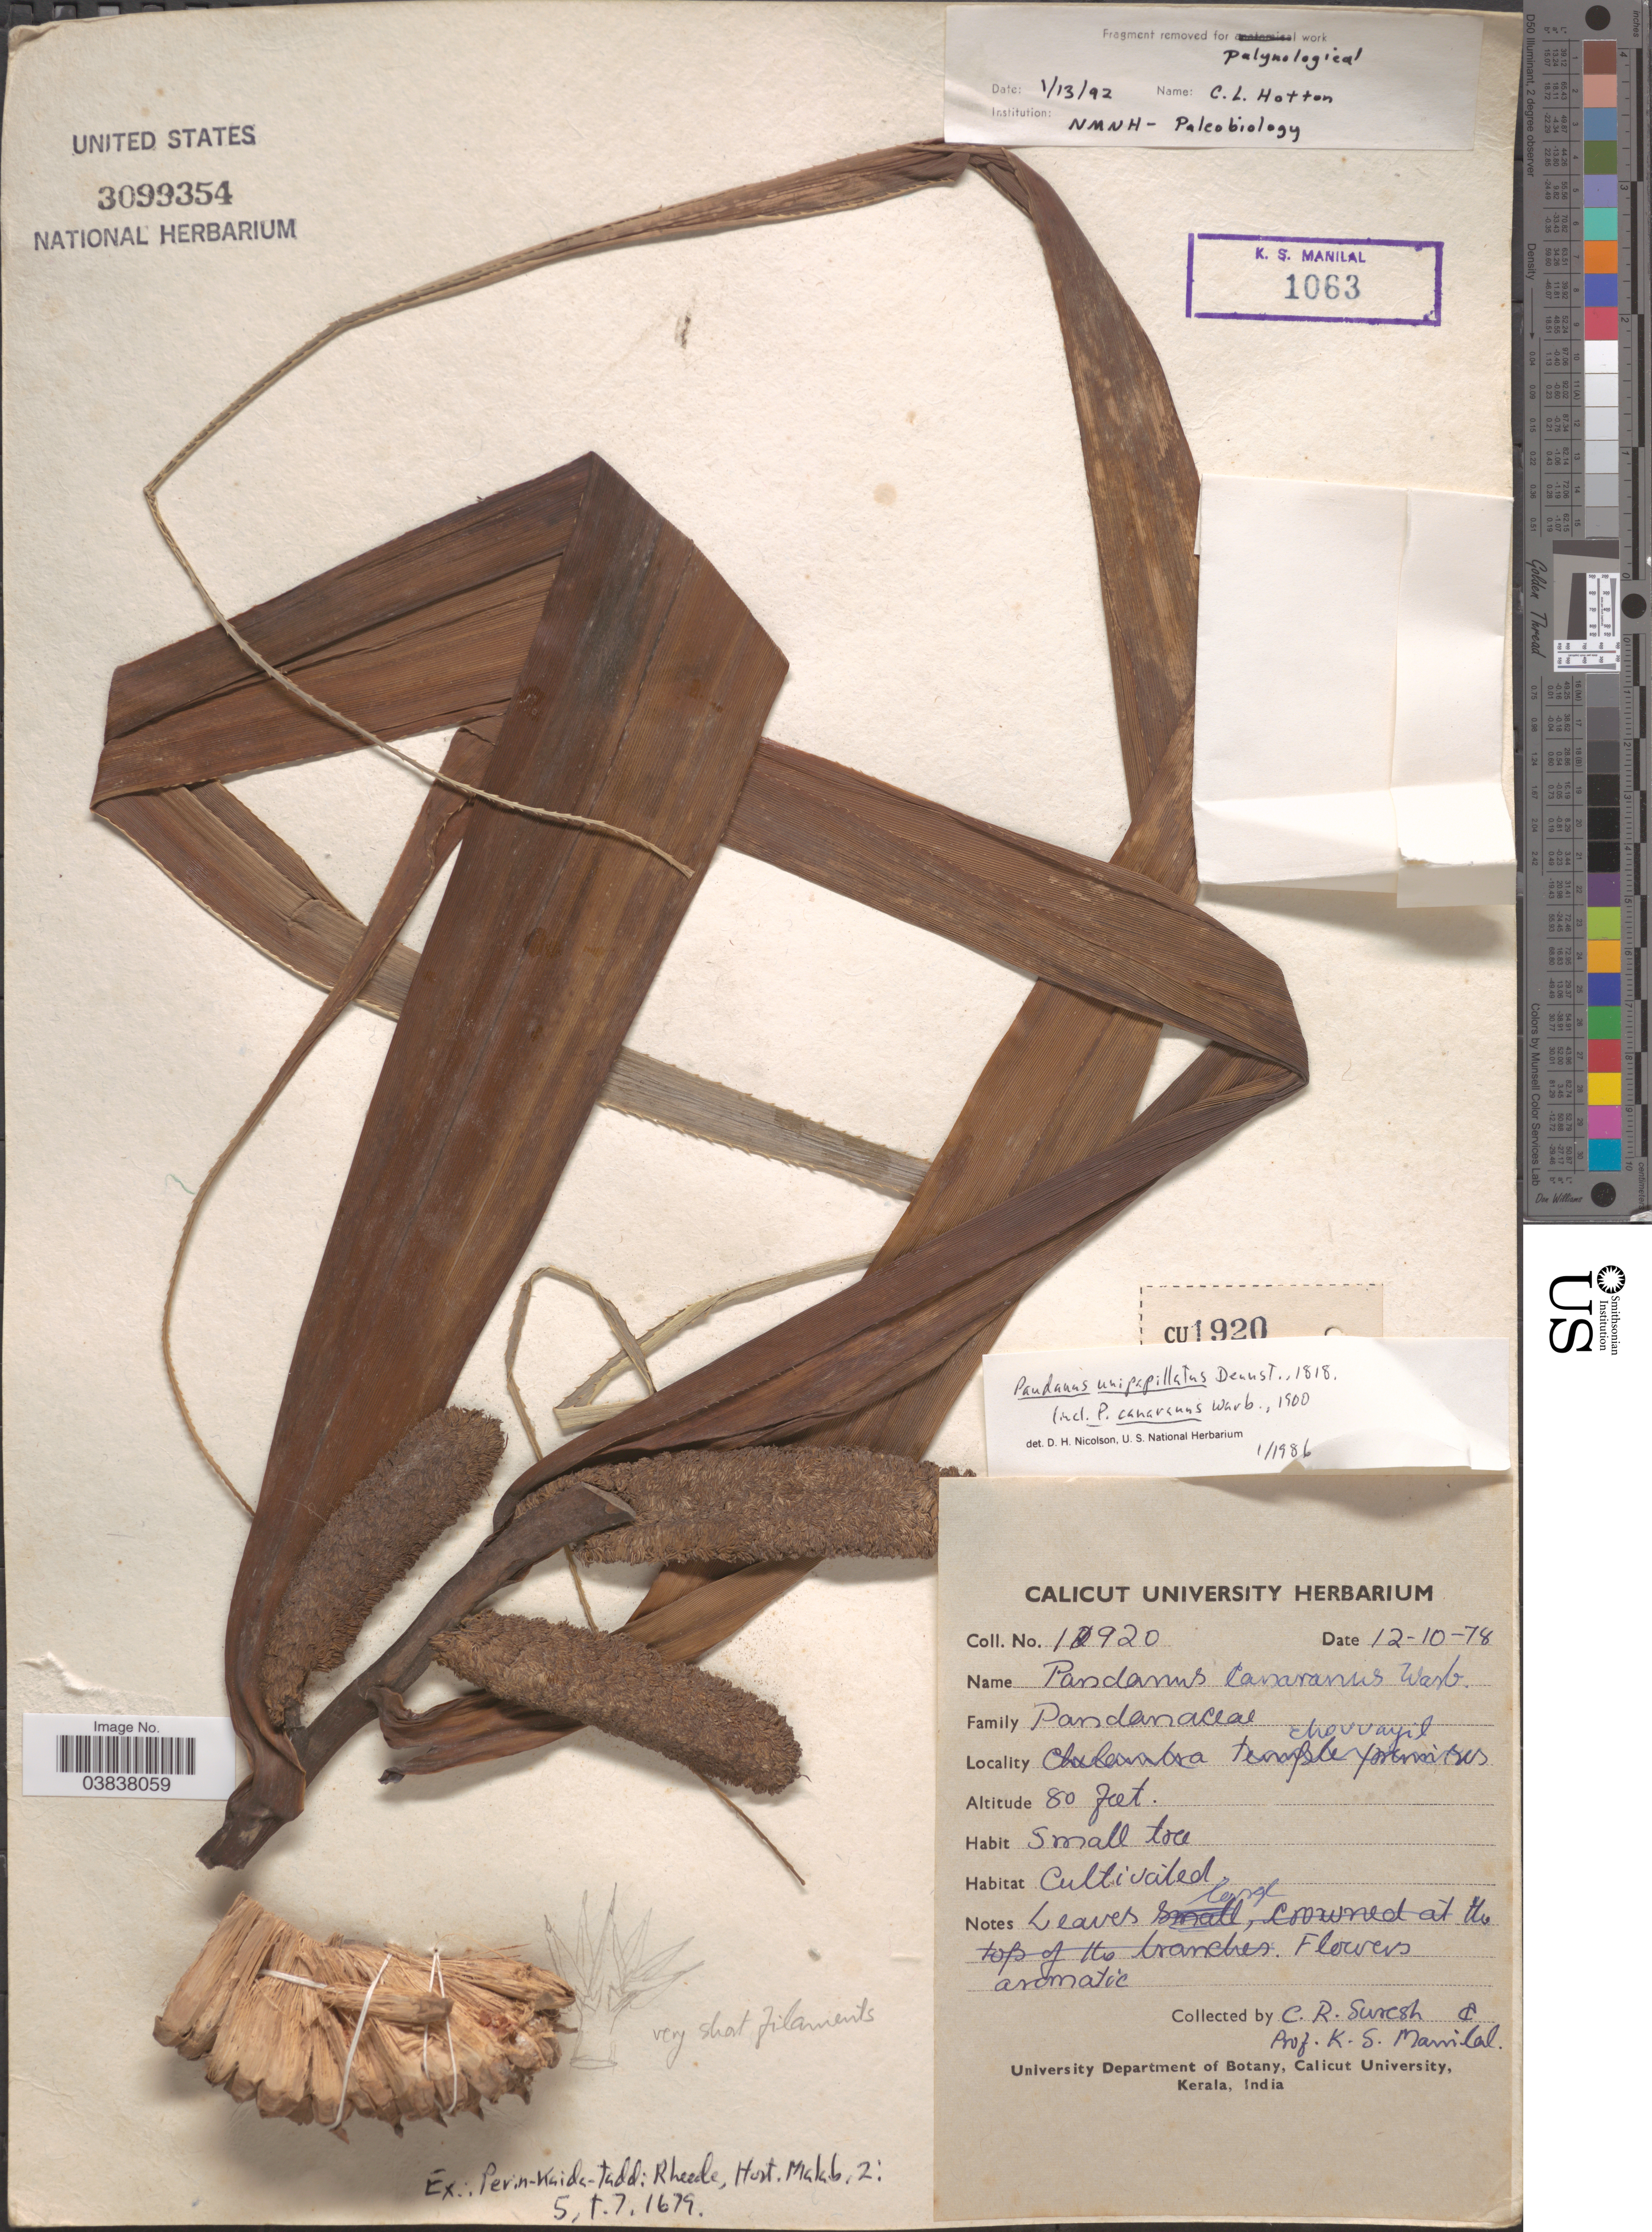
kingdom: Plantae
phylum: Tracheophyta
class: Liliopsida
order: Pandanales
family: Pandanaceae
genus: Pandanus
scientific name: Pandanus canaranus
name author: Warb.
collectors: C. Suresh & K. Manilal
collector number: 10920*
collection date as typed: Transcribed d/m/y: 12/10/78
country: India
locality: Ehovvayil [interpreted].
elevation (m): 24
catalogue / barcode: US 3099354